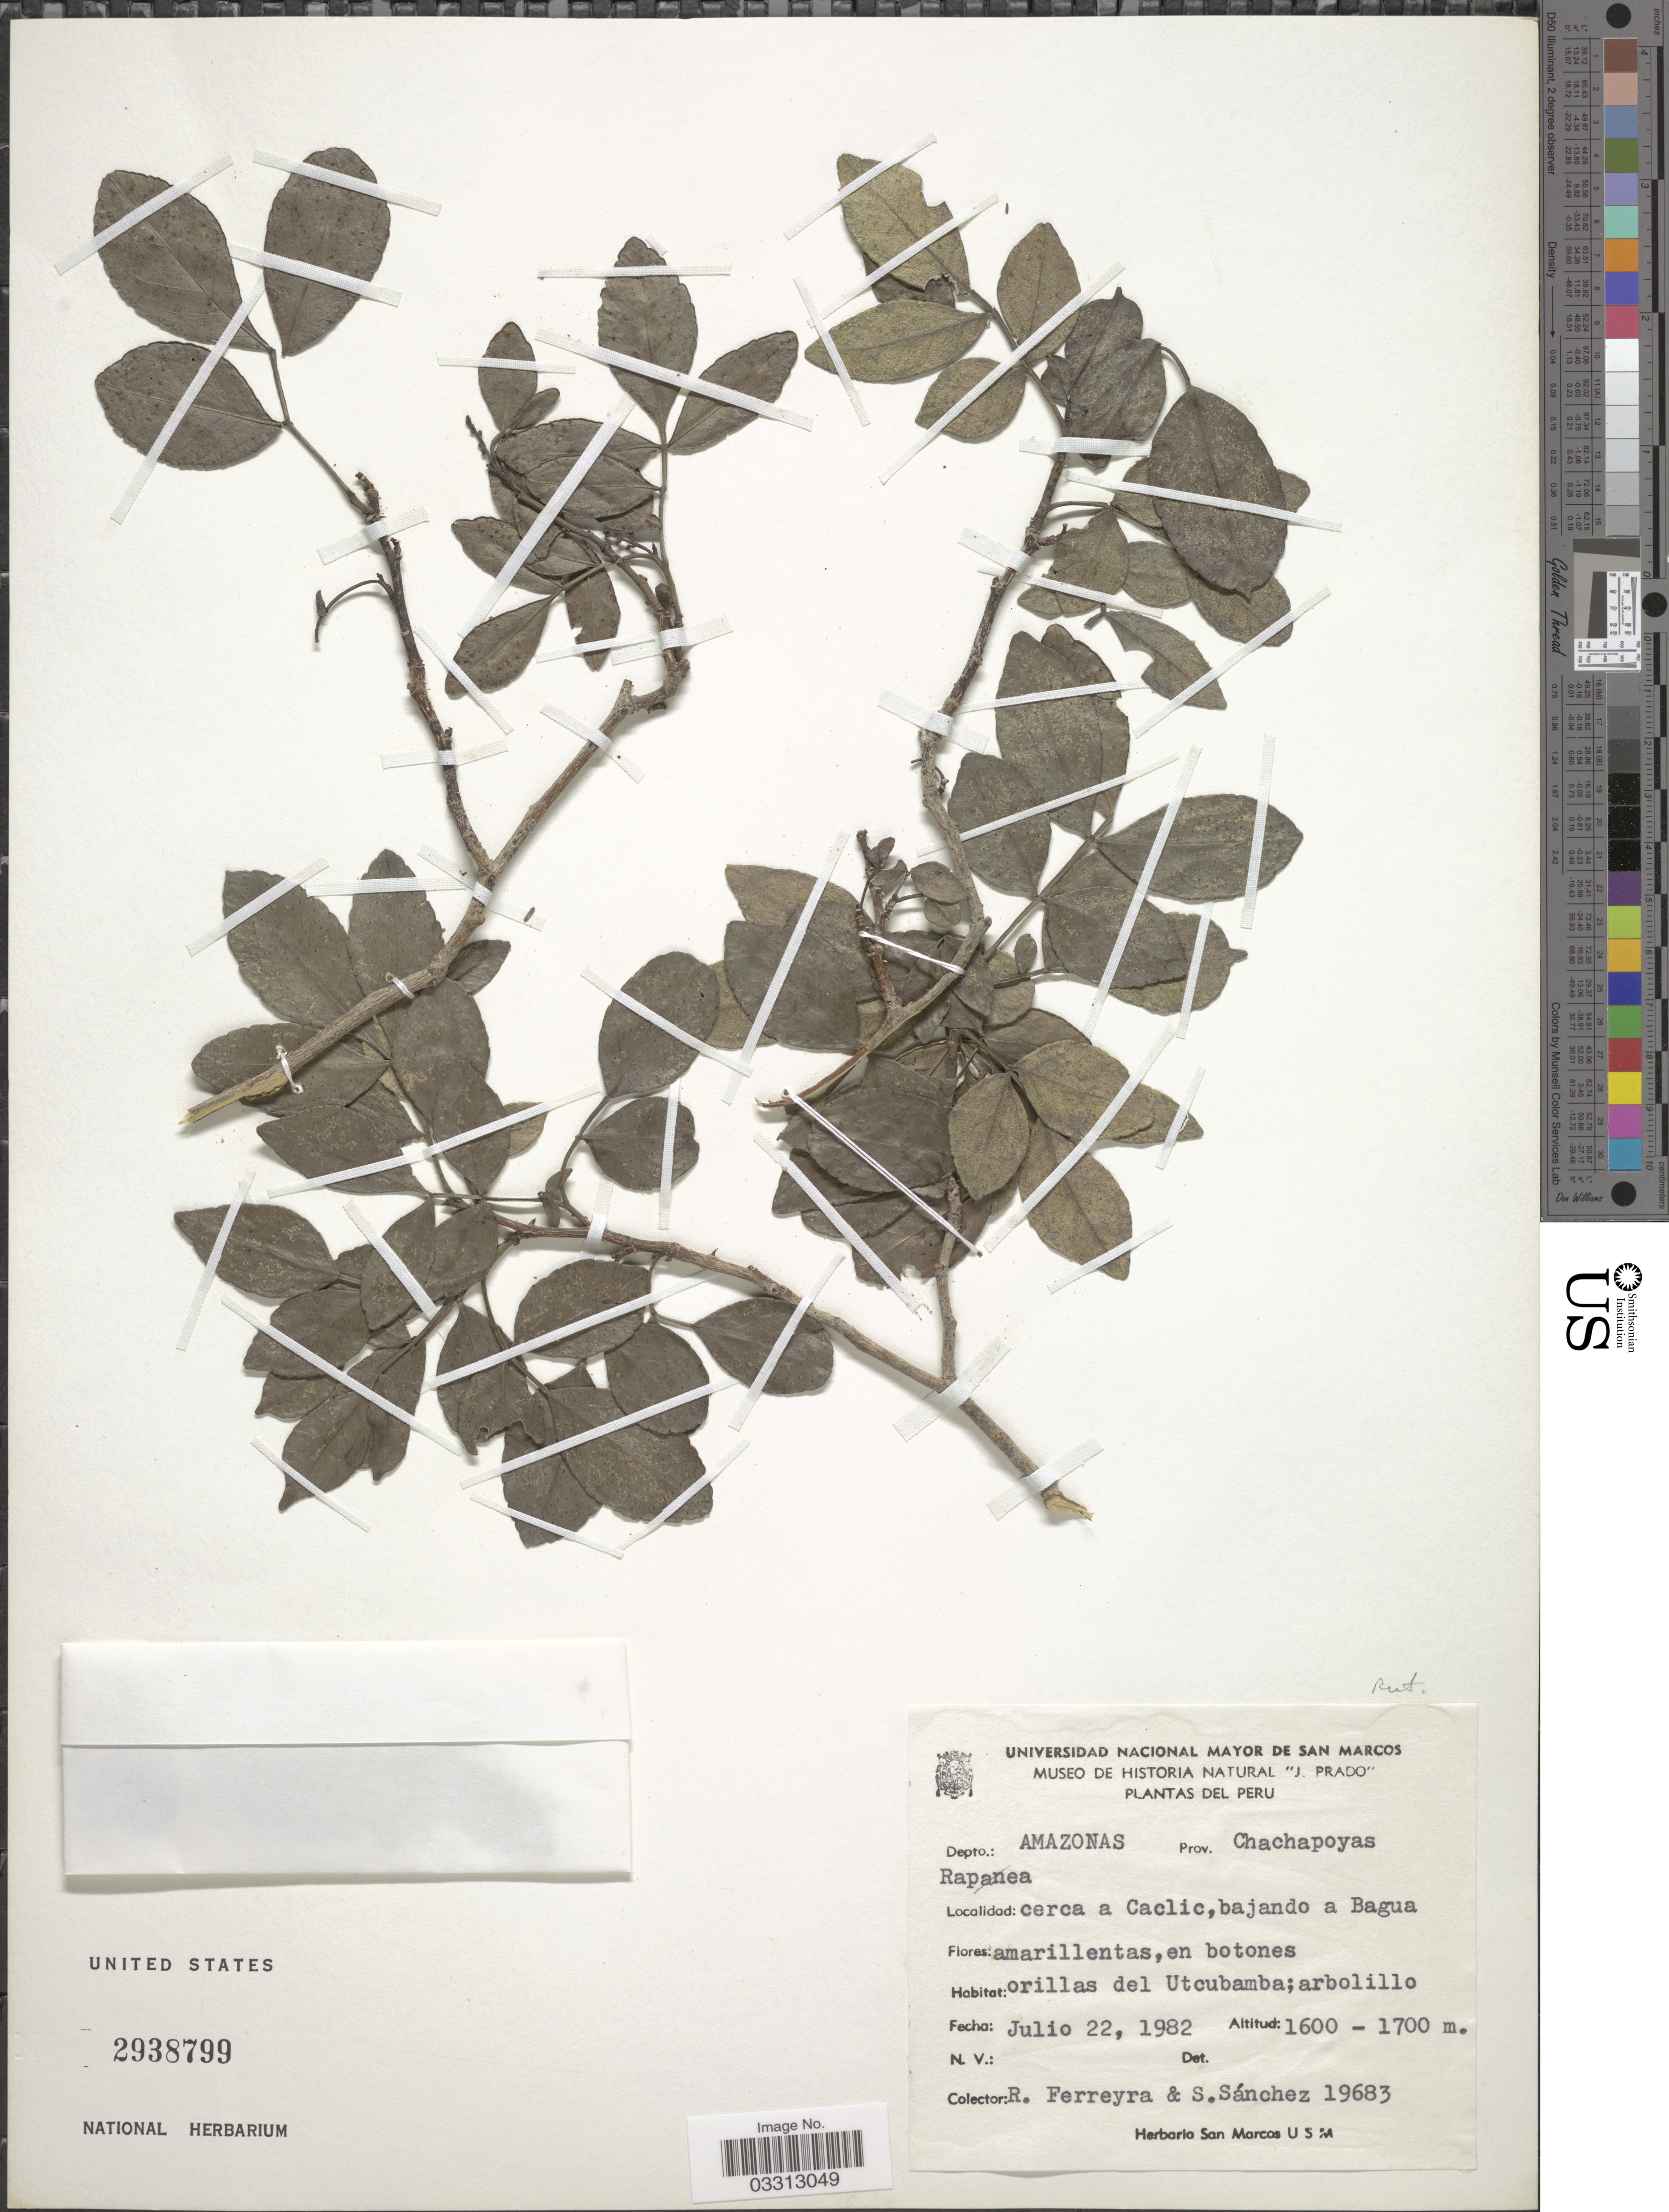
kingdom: Plantae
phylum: Tracheophyta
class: Magnoliopsida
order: Sapindales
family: Rutaceae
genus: Zanthoxylum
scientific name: Zanthoxylum fagara subsp. culantrilo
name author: (Kunth) Reynel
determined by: Londoño-Echeverri, Y.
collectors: R. A. Ferreyra & S. Sanchez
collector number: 19683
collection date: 1982-07-22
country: Peru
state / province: Amazonas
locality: Depto.: Amazonas. Prov. Chachapoyas. Cerca a Caclic, bajando a Bagua. Orillas del Utcubamba.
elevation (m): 1600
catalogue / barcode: US 2938799